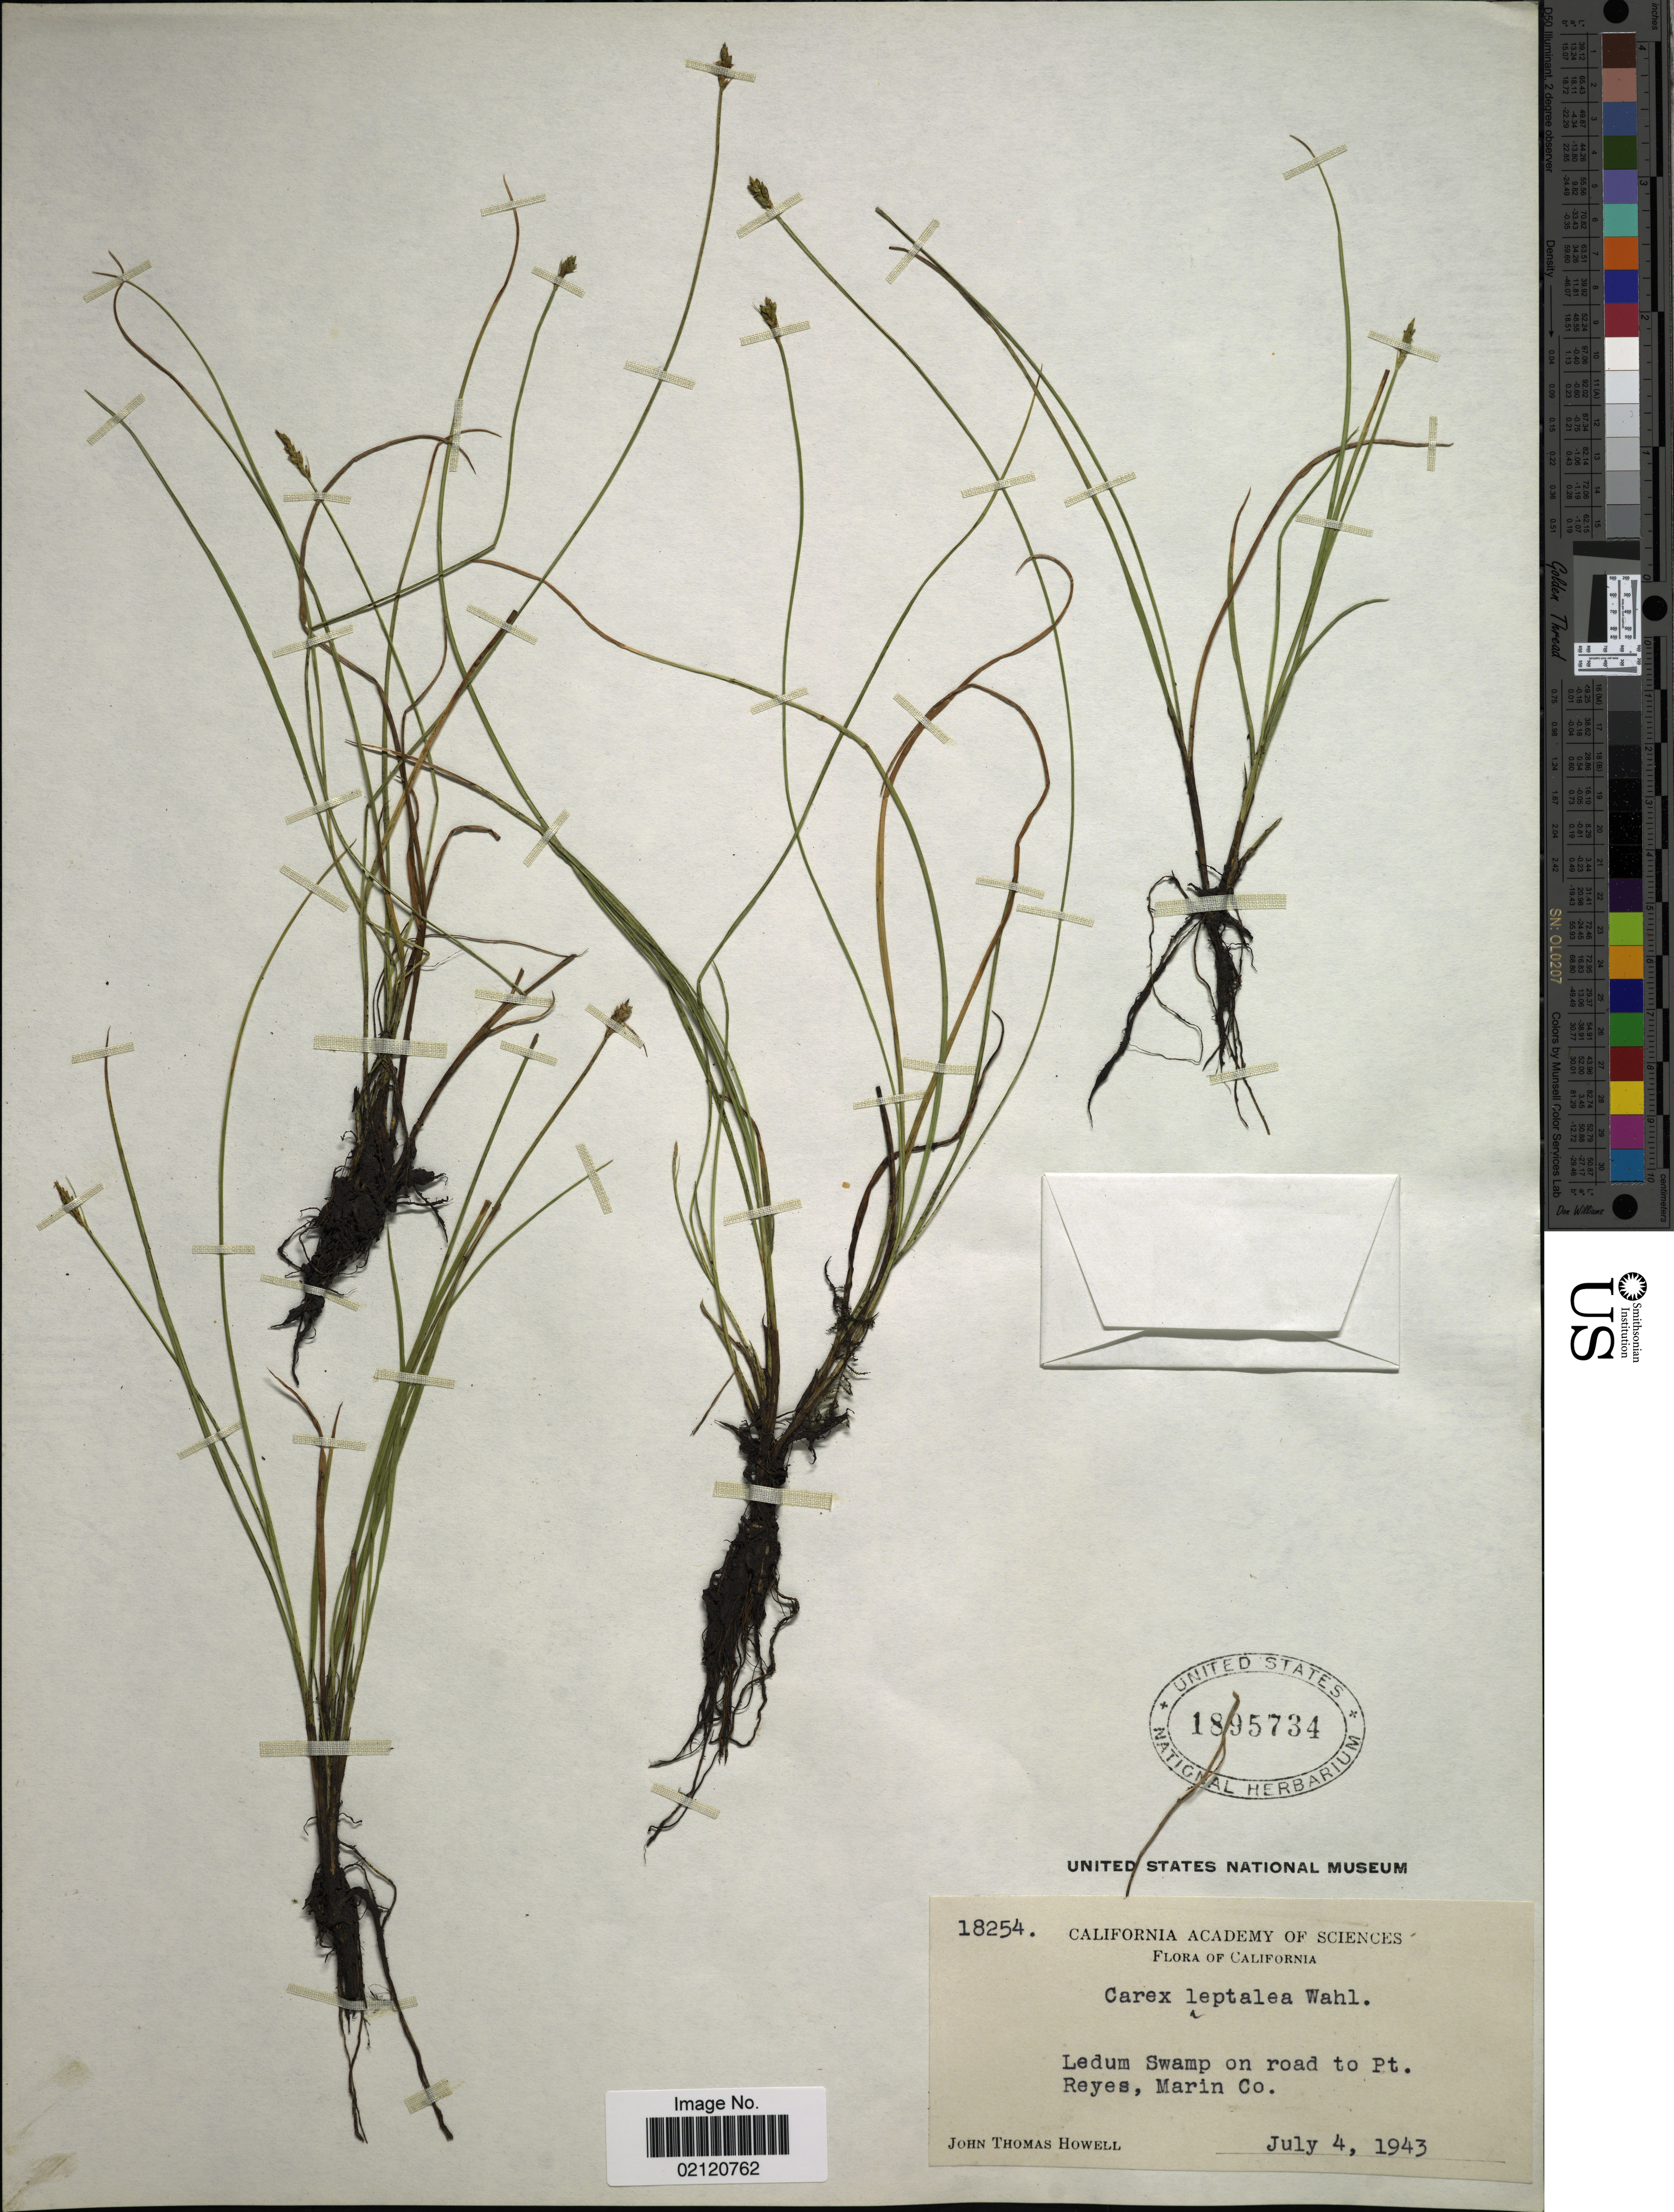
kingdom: Plantae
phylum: Tracheophyta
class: Liliopsida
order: Poales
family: Cyperaceae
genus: Carex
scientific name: Carex leptalea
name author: Wahlenb.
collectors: J. T. Howell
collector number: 18254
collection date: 1943-07-04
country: United States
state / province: California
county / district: Marin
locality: Ledum Swamp on road to Pt. Reyes, Marin Co.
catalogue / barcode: US 1895734